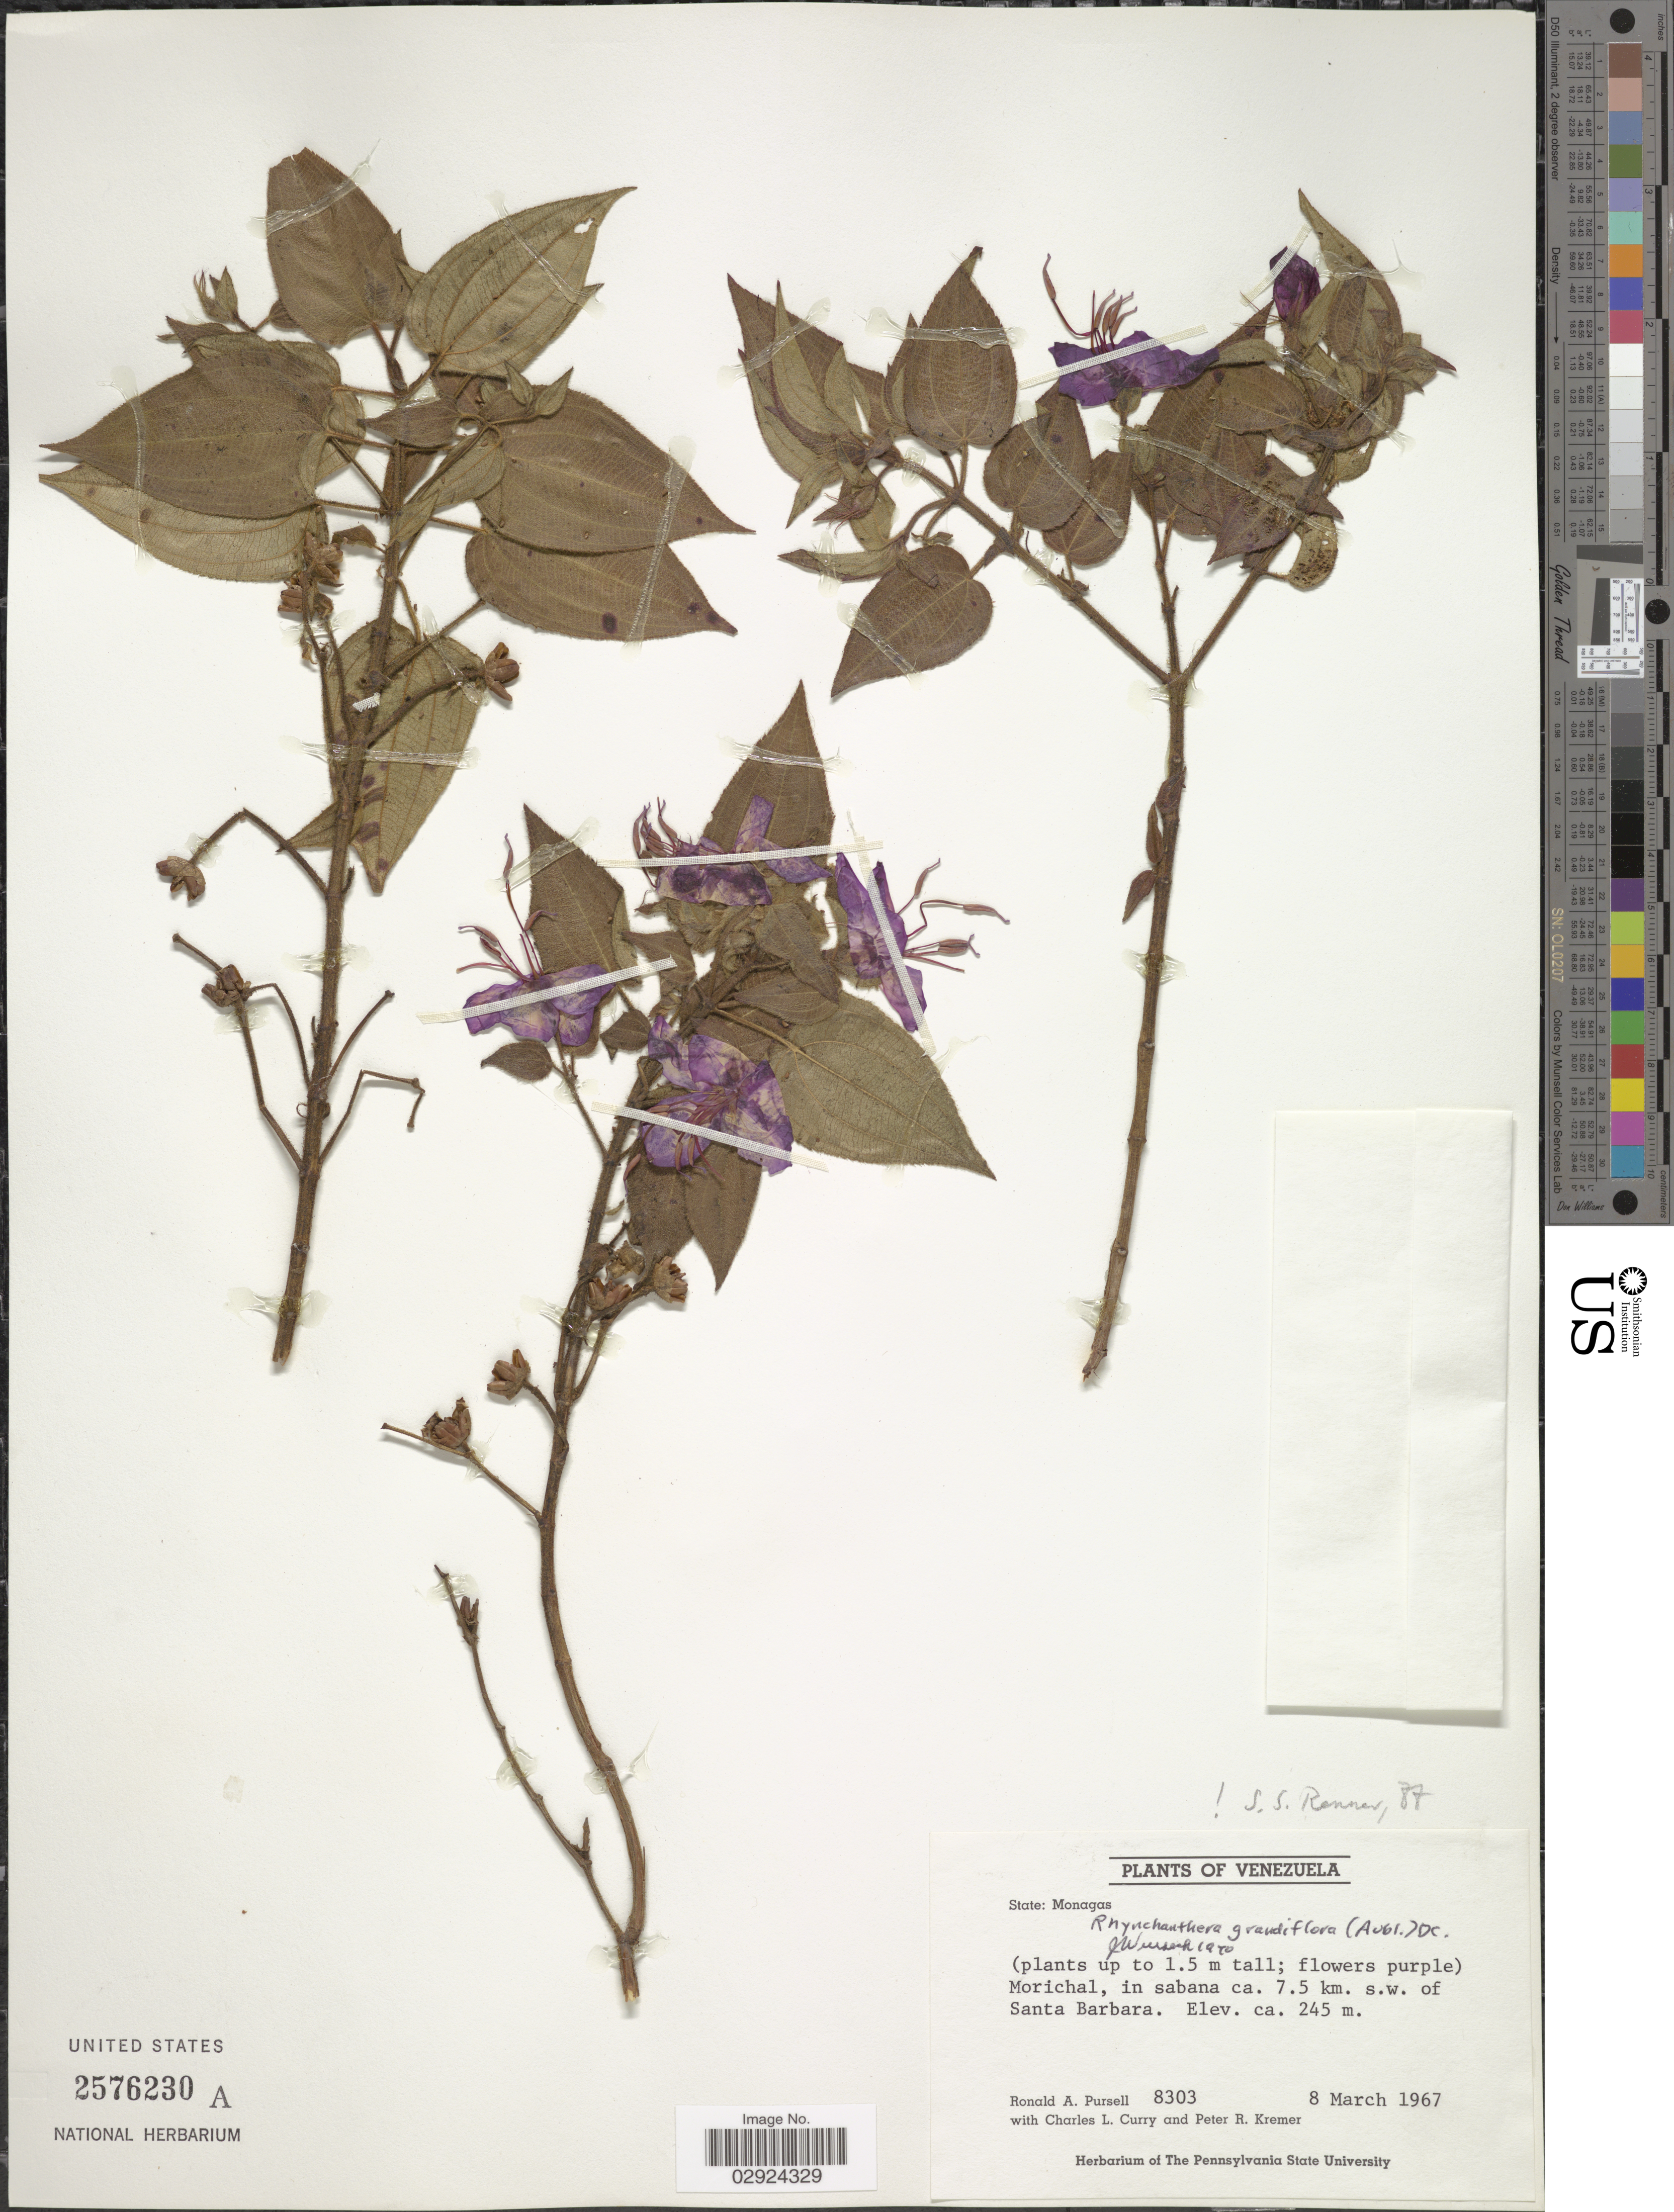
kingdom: Plantae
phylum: Tracheophyta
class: Magnoliopsida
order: Myrtales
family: Melastomataceae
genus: Rhynchanthera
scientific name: Rhynchanthera grandiflora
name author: (Aubl.) DC.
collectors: R. A. Pursell, C. L. Curry & P. Kremer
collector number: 8303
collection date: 1967-03-08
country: Venezuela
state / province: Monagas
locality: Morichal, in sabana ca. 7.5 km. s.w. of Santa Barbara.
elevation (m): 245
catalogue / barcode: US 2576230A